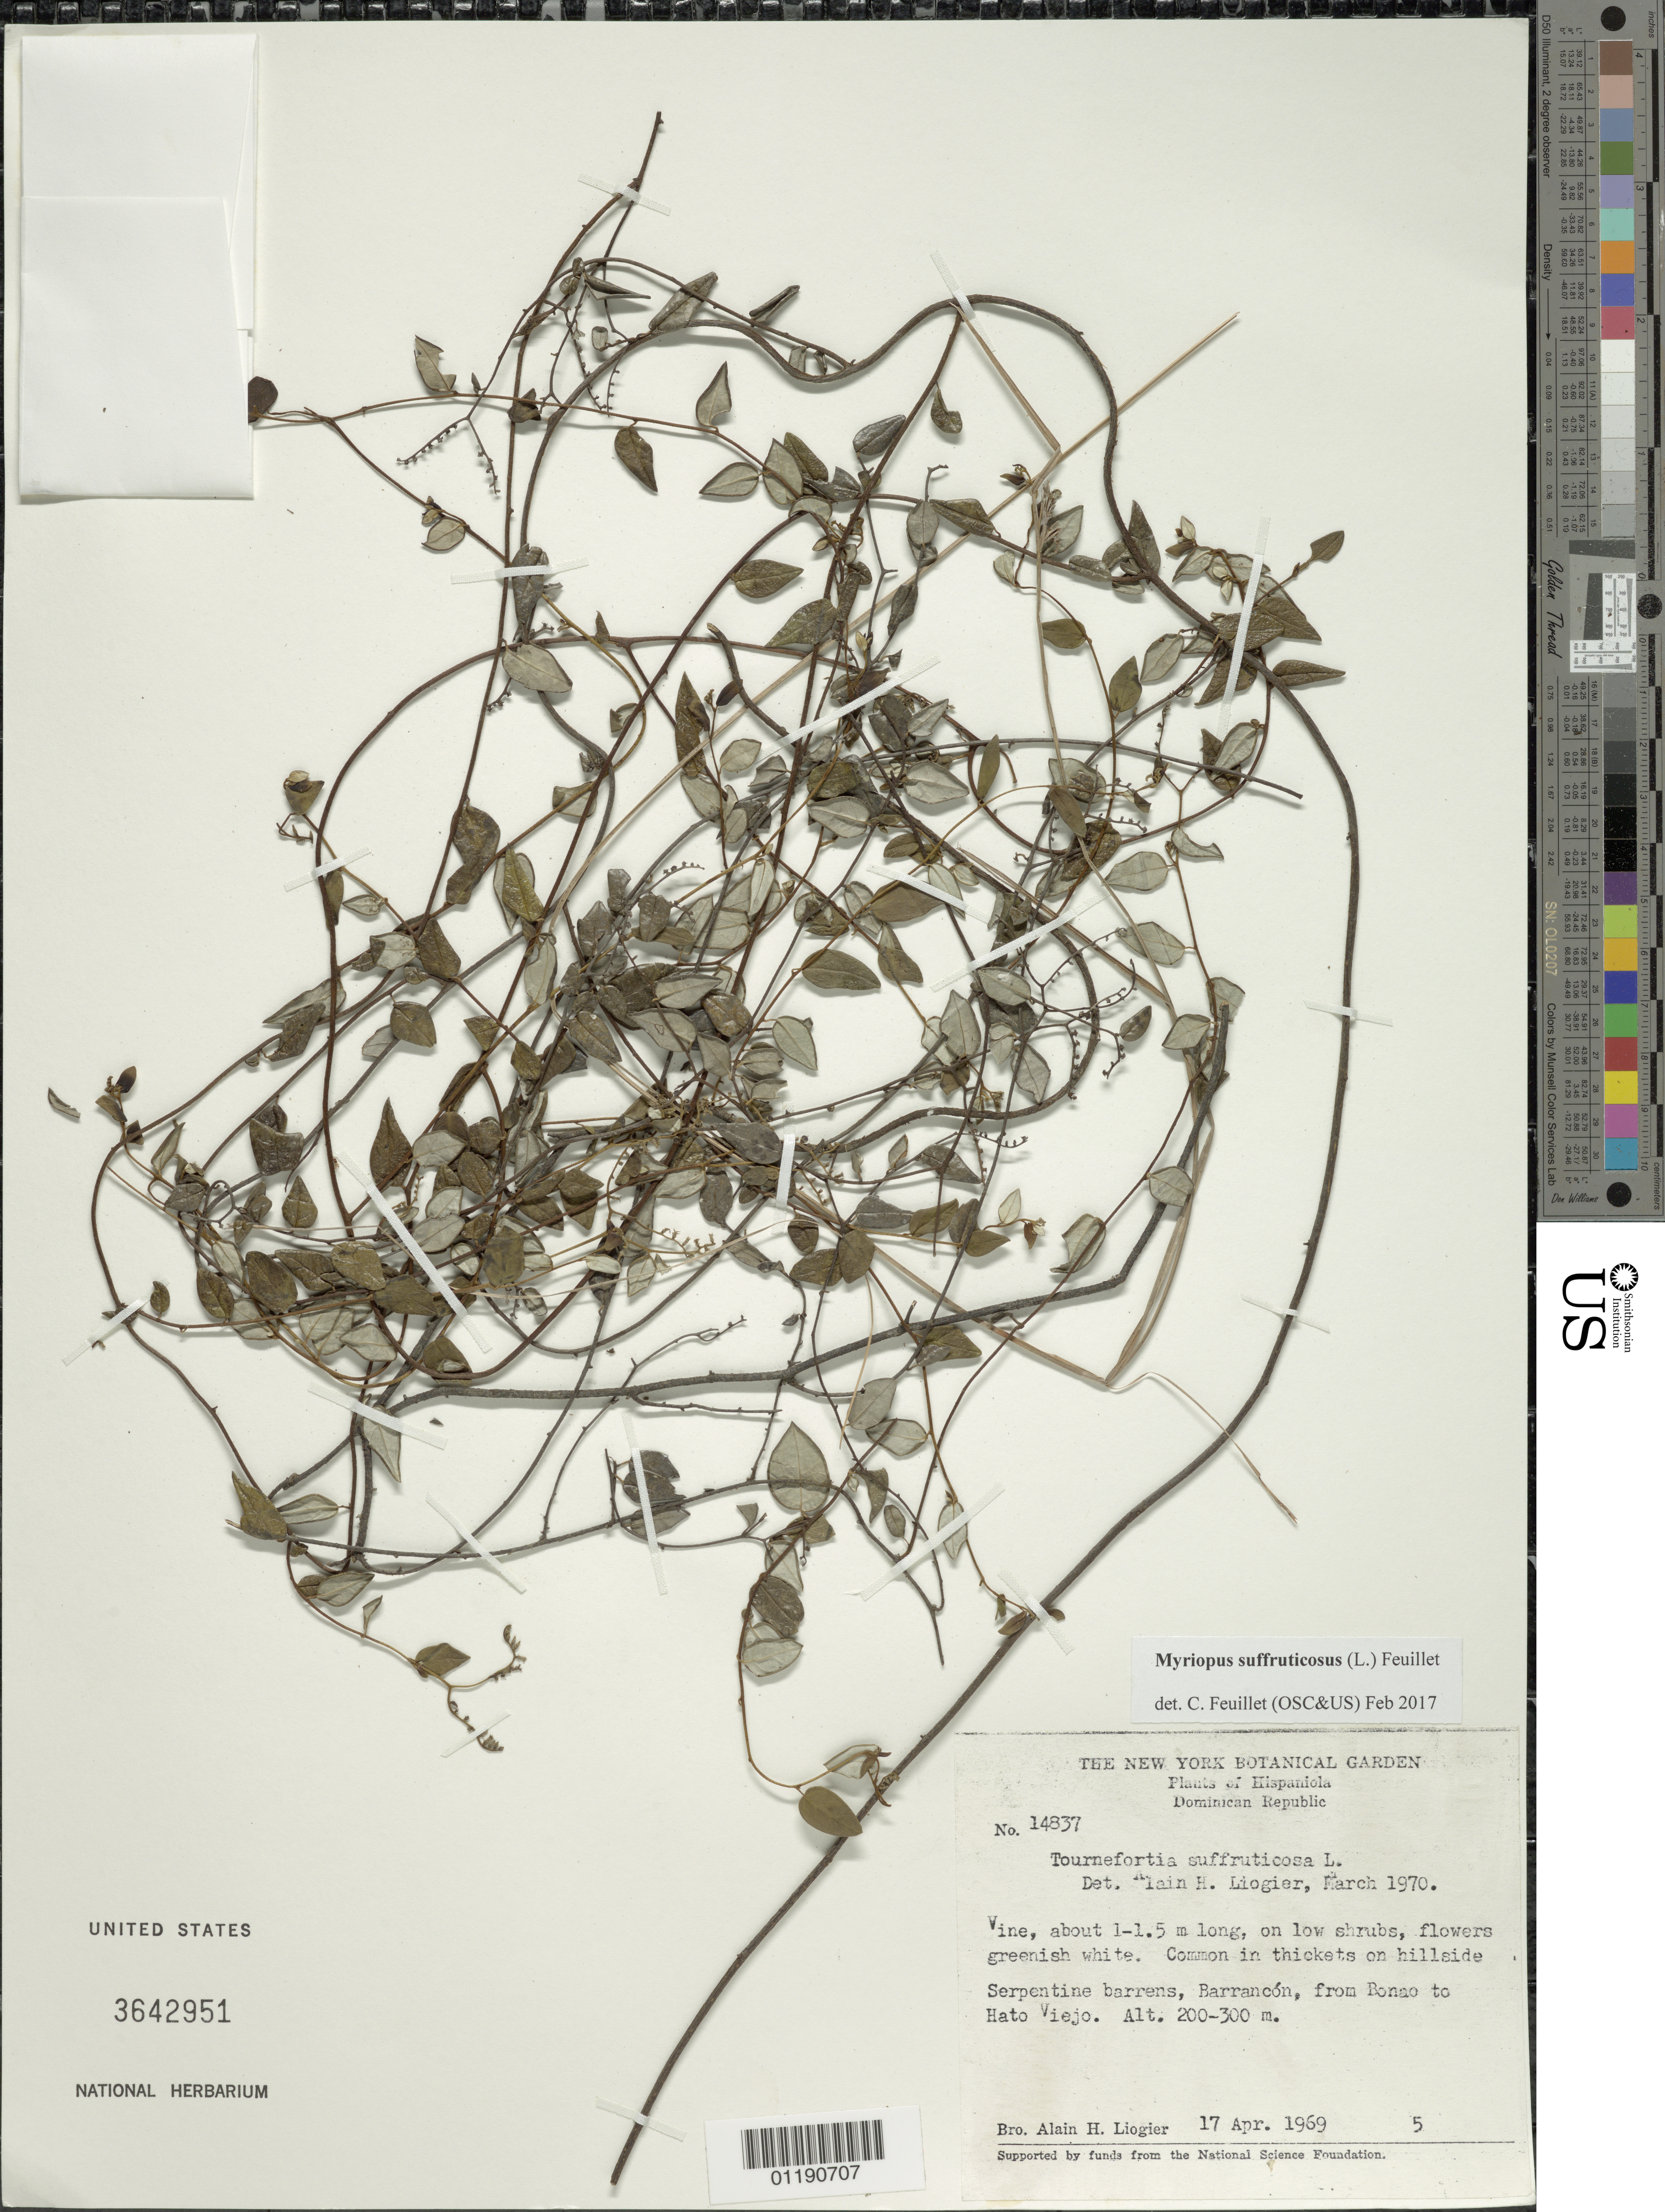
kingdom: Plantae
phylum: Tracheophyta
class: Magnoliopsida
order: Boraginales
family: Heliotropiaceae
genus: Myriopus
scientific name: Myriopus suffruticosus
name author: (L.) Feuillet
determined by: Feuillet, C.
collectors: A. H. Liogier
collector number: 14837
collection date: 1969-04-17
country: Dominican Republic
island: Hispaniola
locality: Barrancón, from Bonao to Hato Viejo.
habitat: On low shrubs; common in thickets on hillside. Serpentine barrens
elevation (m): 200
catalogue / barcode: US 3642951